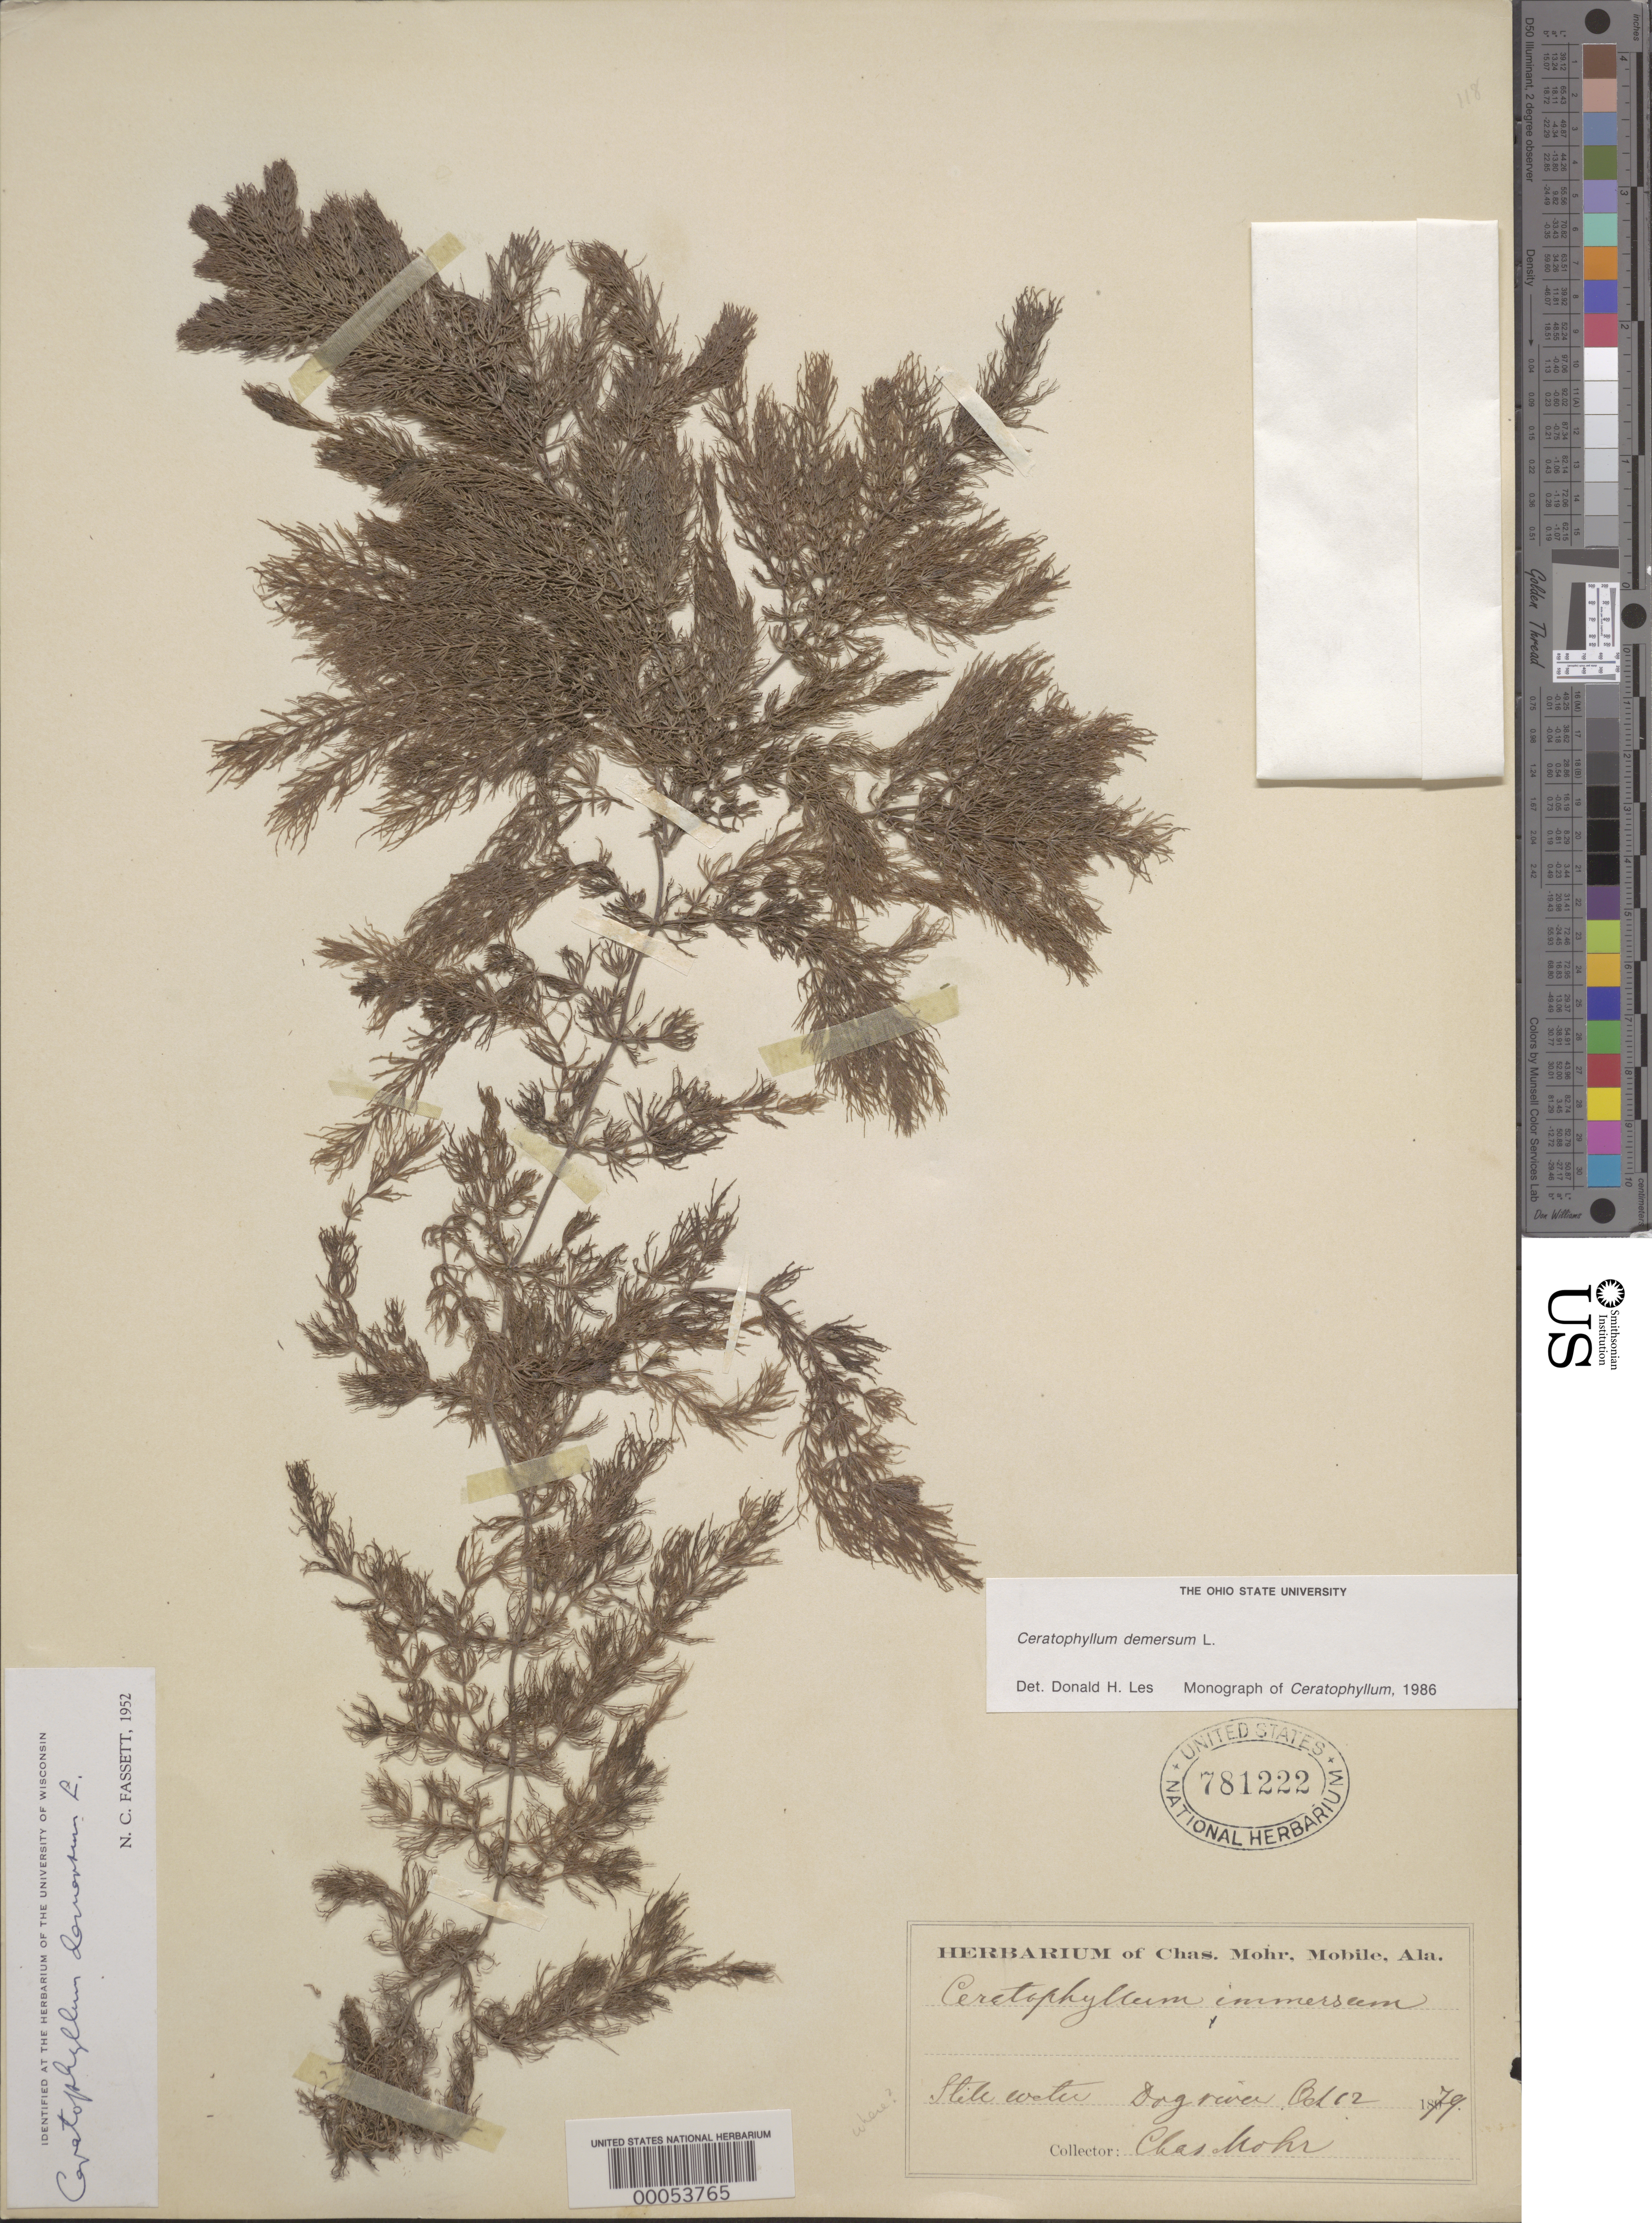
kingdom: Plantae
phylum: Tracheophyta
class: Magnoliopsida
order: Ceratophyllales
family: Ceratophyllaceae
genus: Ceratophyllum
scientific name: Ceratophyllum demersum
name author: L.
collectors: -. Chaschohr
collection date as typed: Oct 1879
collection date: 1879-10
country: United States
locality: Still water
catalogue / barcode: US 781222